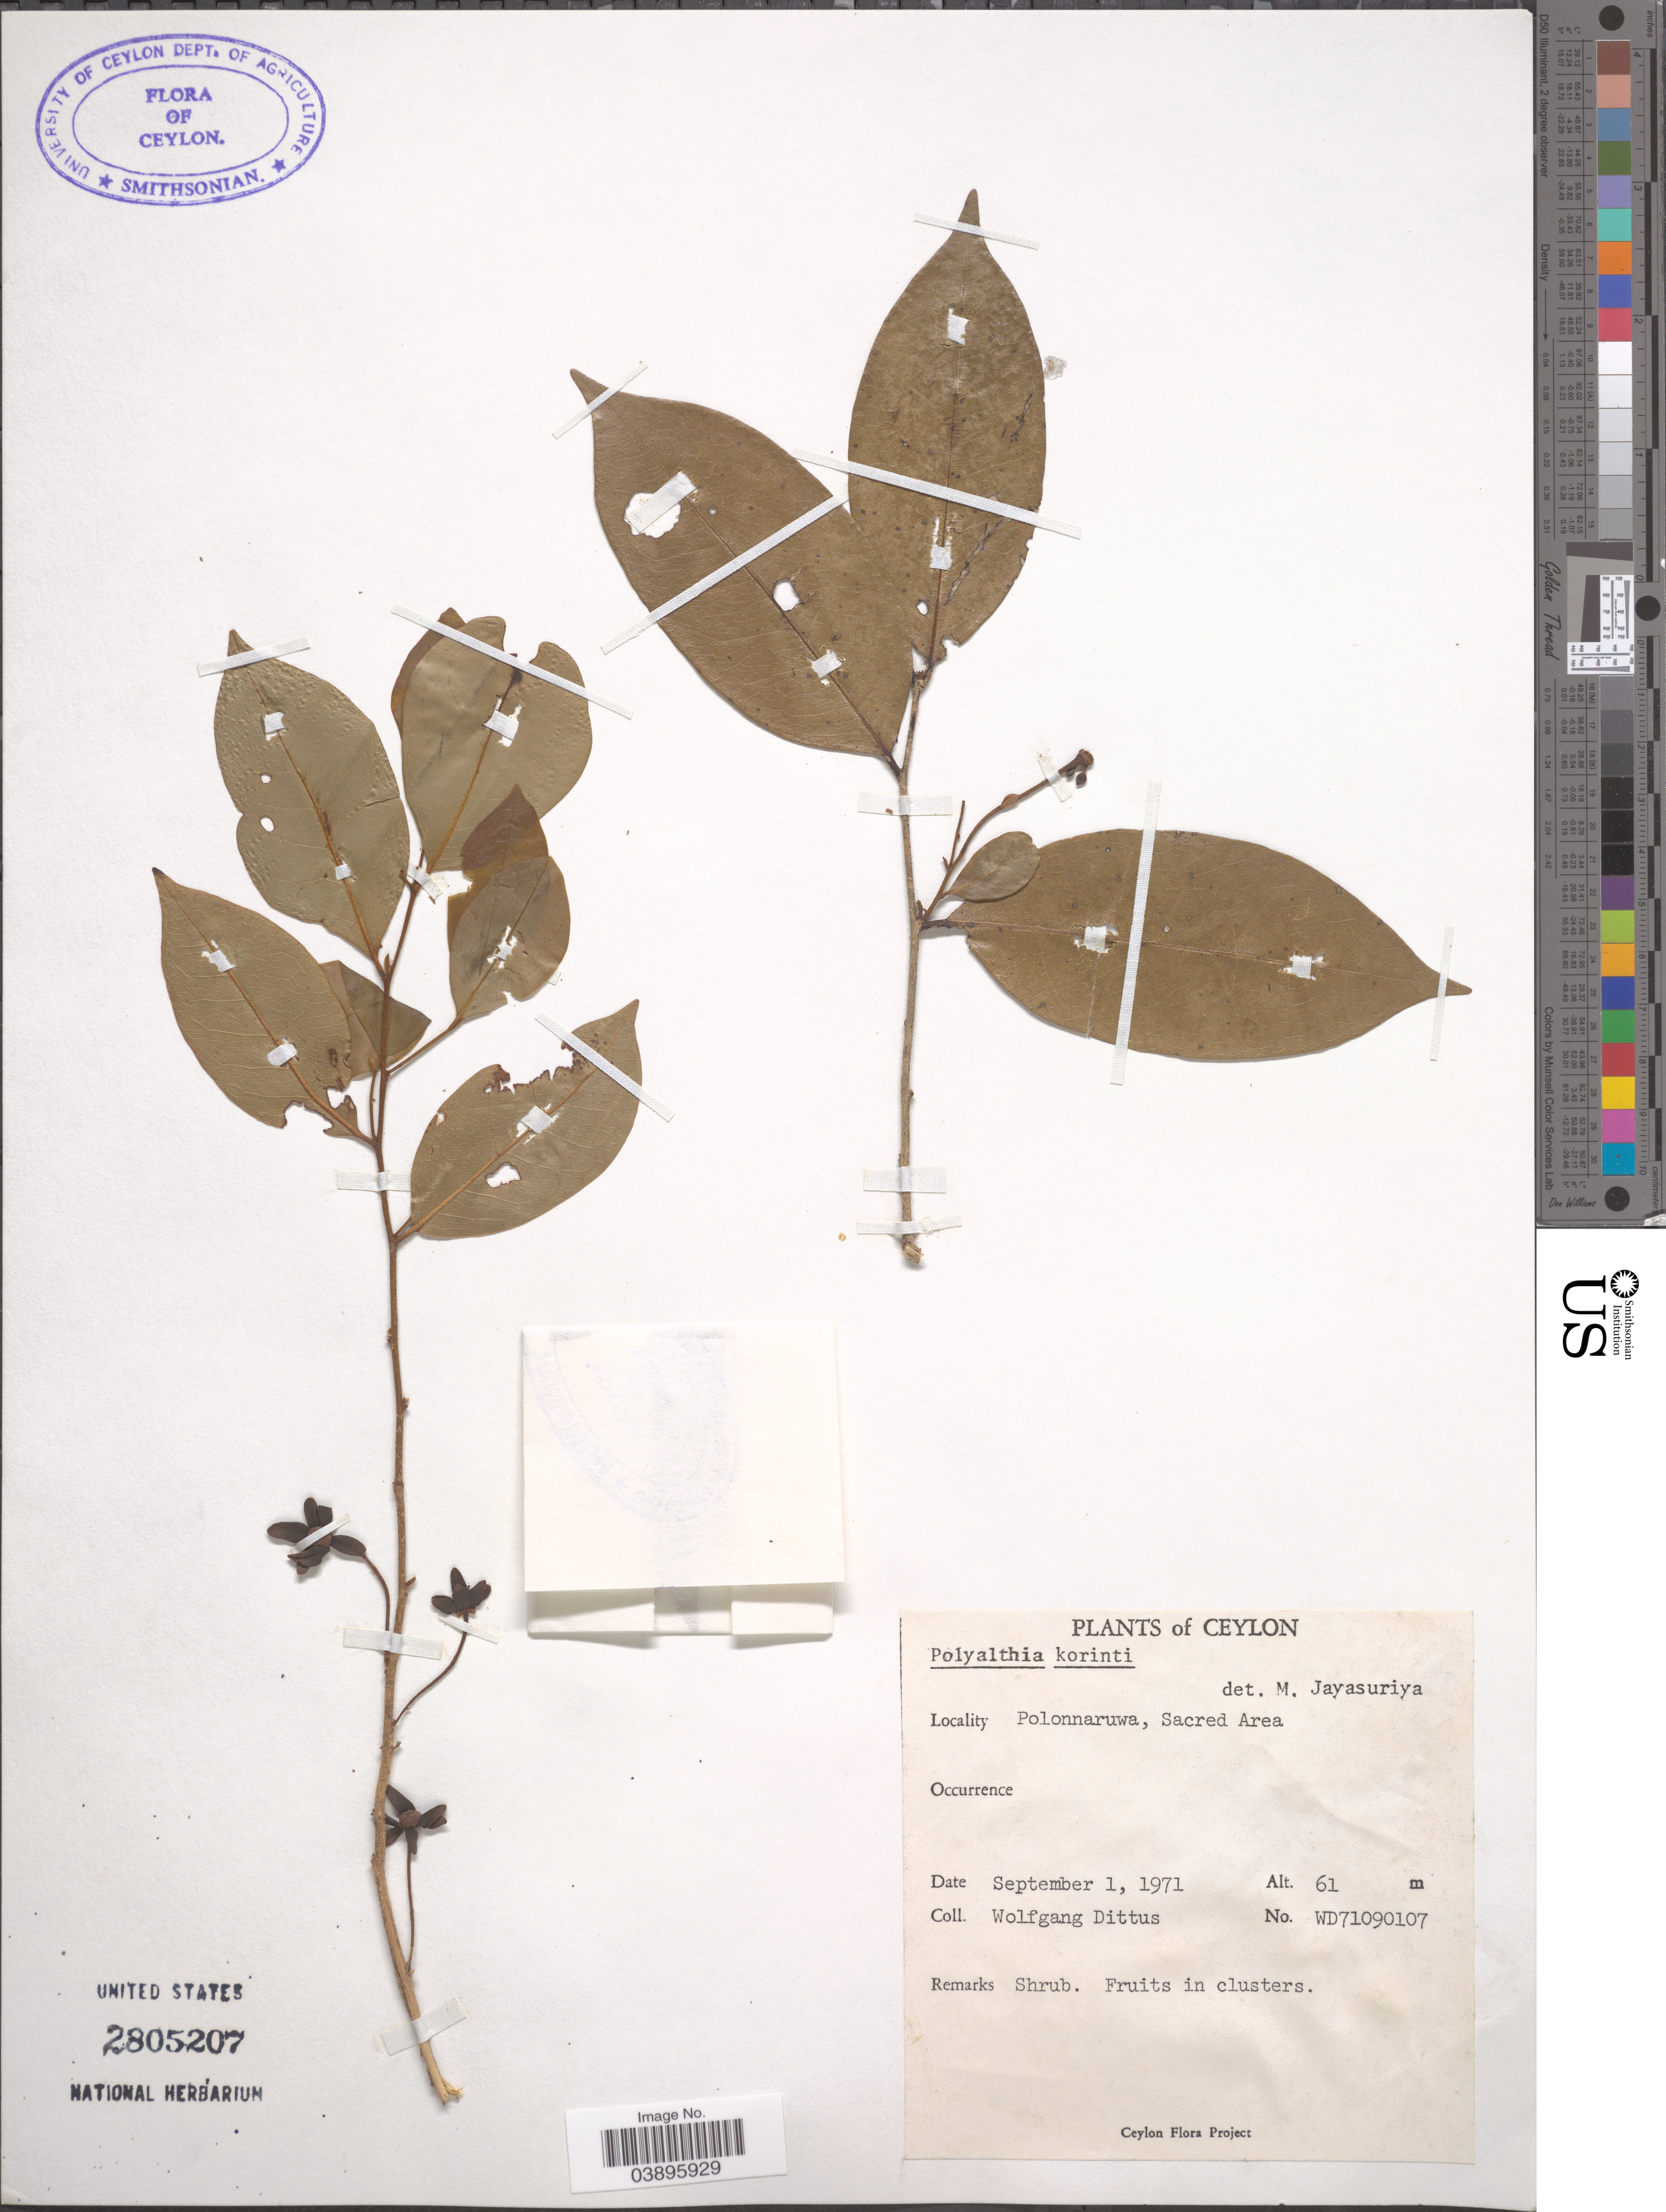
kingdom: Plantae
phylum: Tracheophyta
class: Magnoliopsida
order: Magnoliales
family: Annonaceae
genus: Polyalthia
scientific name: Polyalthia korinti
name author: (Dunal) Thwaites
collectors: W. Dittus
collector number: WD71090107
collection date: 1971-09-01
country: Sri Lanka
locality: Ceylon. Polonnaruwa, Sacred Area.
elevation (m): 61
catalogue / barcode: US 2805207